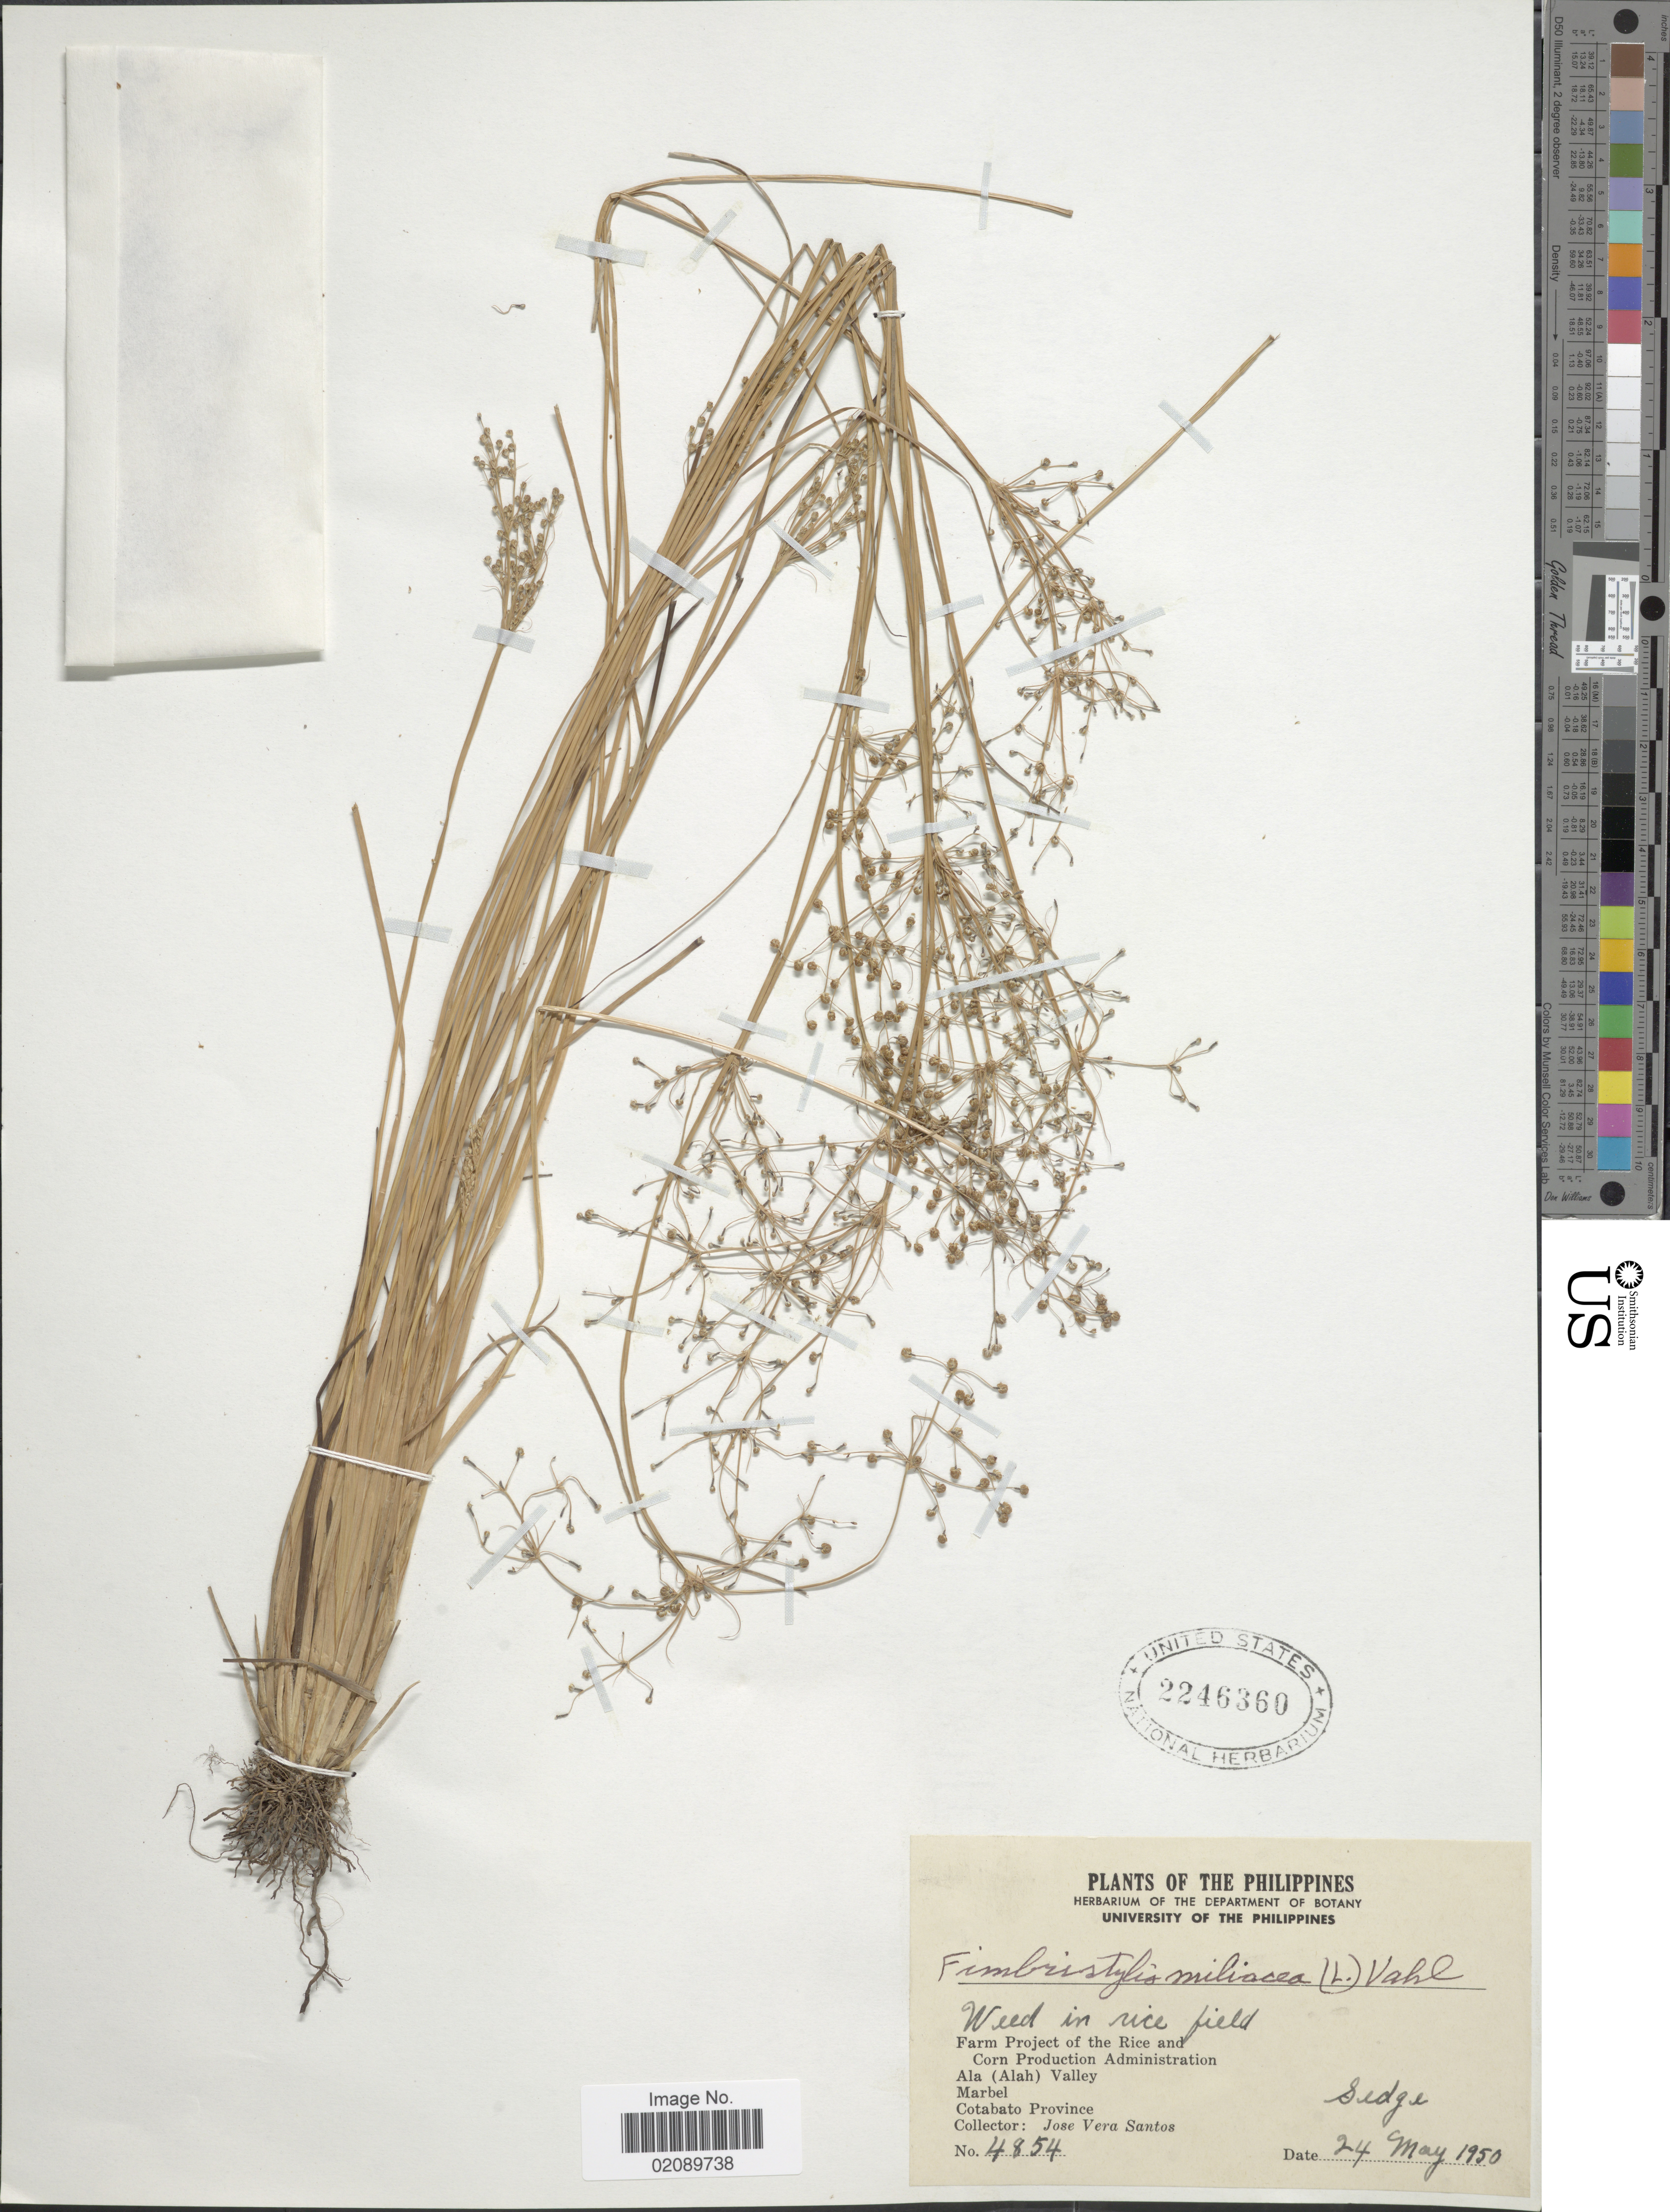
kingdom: Plantae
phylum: Tracheophyta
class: Liliopsida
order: Poales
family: Cyperaceae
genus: Fimbristylis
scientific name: Fimbristylis littoralis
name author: Gaudich.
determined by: Strong, M. T., (US), Smithsonian Institution - National Museum of Natural History (UNITED STATES)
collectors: J. Santos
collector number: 4854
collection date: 1950-05-24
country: Philippines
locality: Farm Project of the Rice and Corn Production Administration, Ala (Alah) Valley, Marbel, Cotabato Province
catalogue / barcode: US 2246360